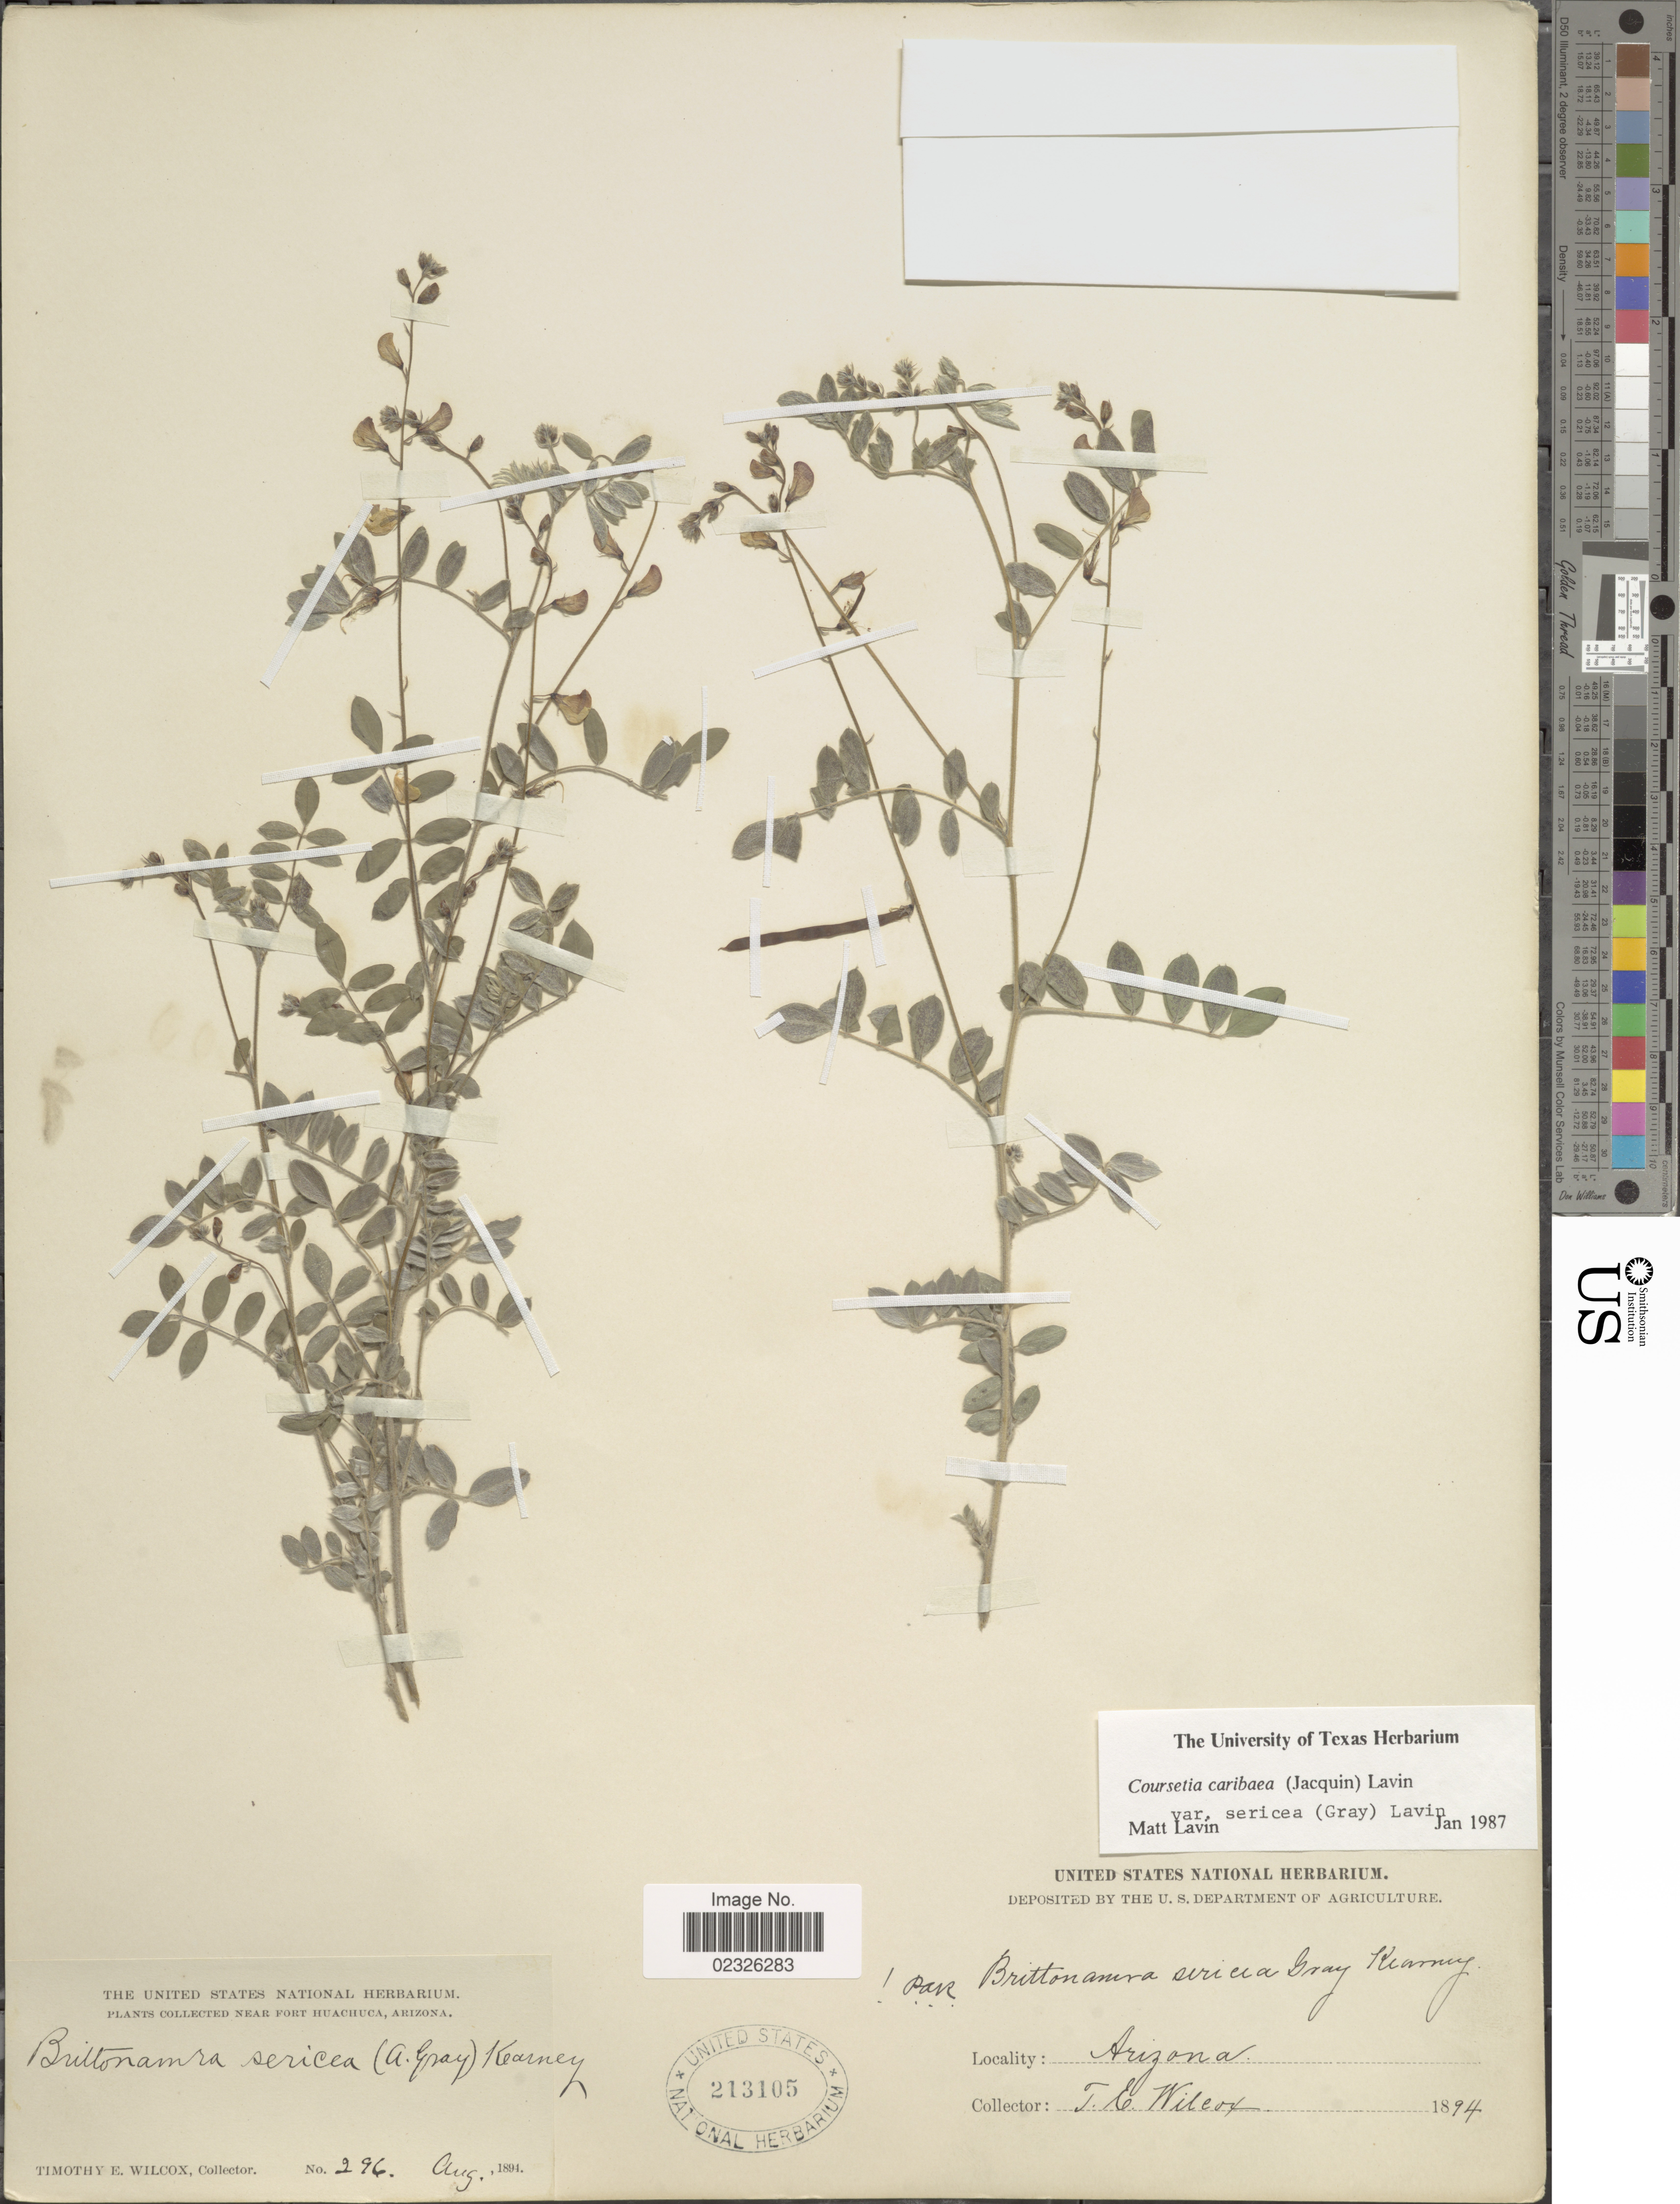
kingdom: Plantae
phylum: Tracheophyta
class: Magnoliopsida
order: Fabales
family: Fabaceae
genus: Coursetia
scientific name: Coursetia caribaea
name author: (Jacq.) Lavin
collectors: T. E. Wilcox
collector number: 296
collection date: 1894-08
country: United States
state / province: Arizona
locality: Near Port Huachuca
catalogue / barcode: US 213105